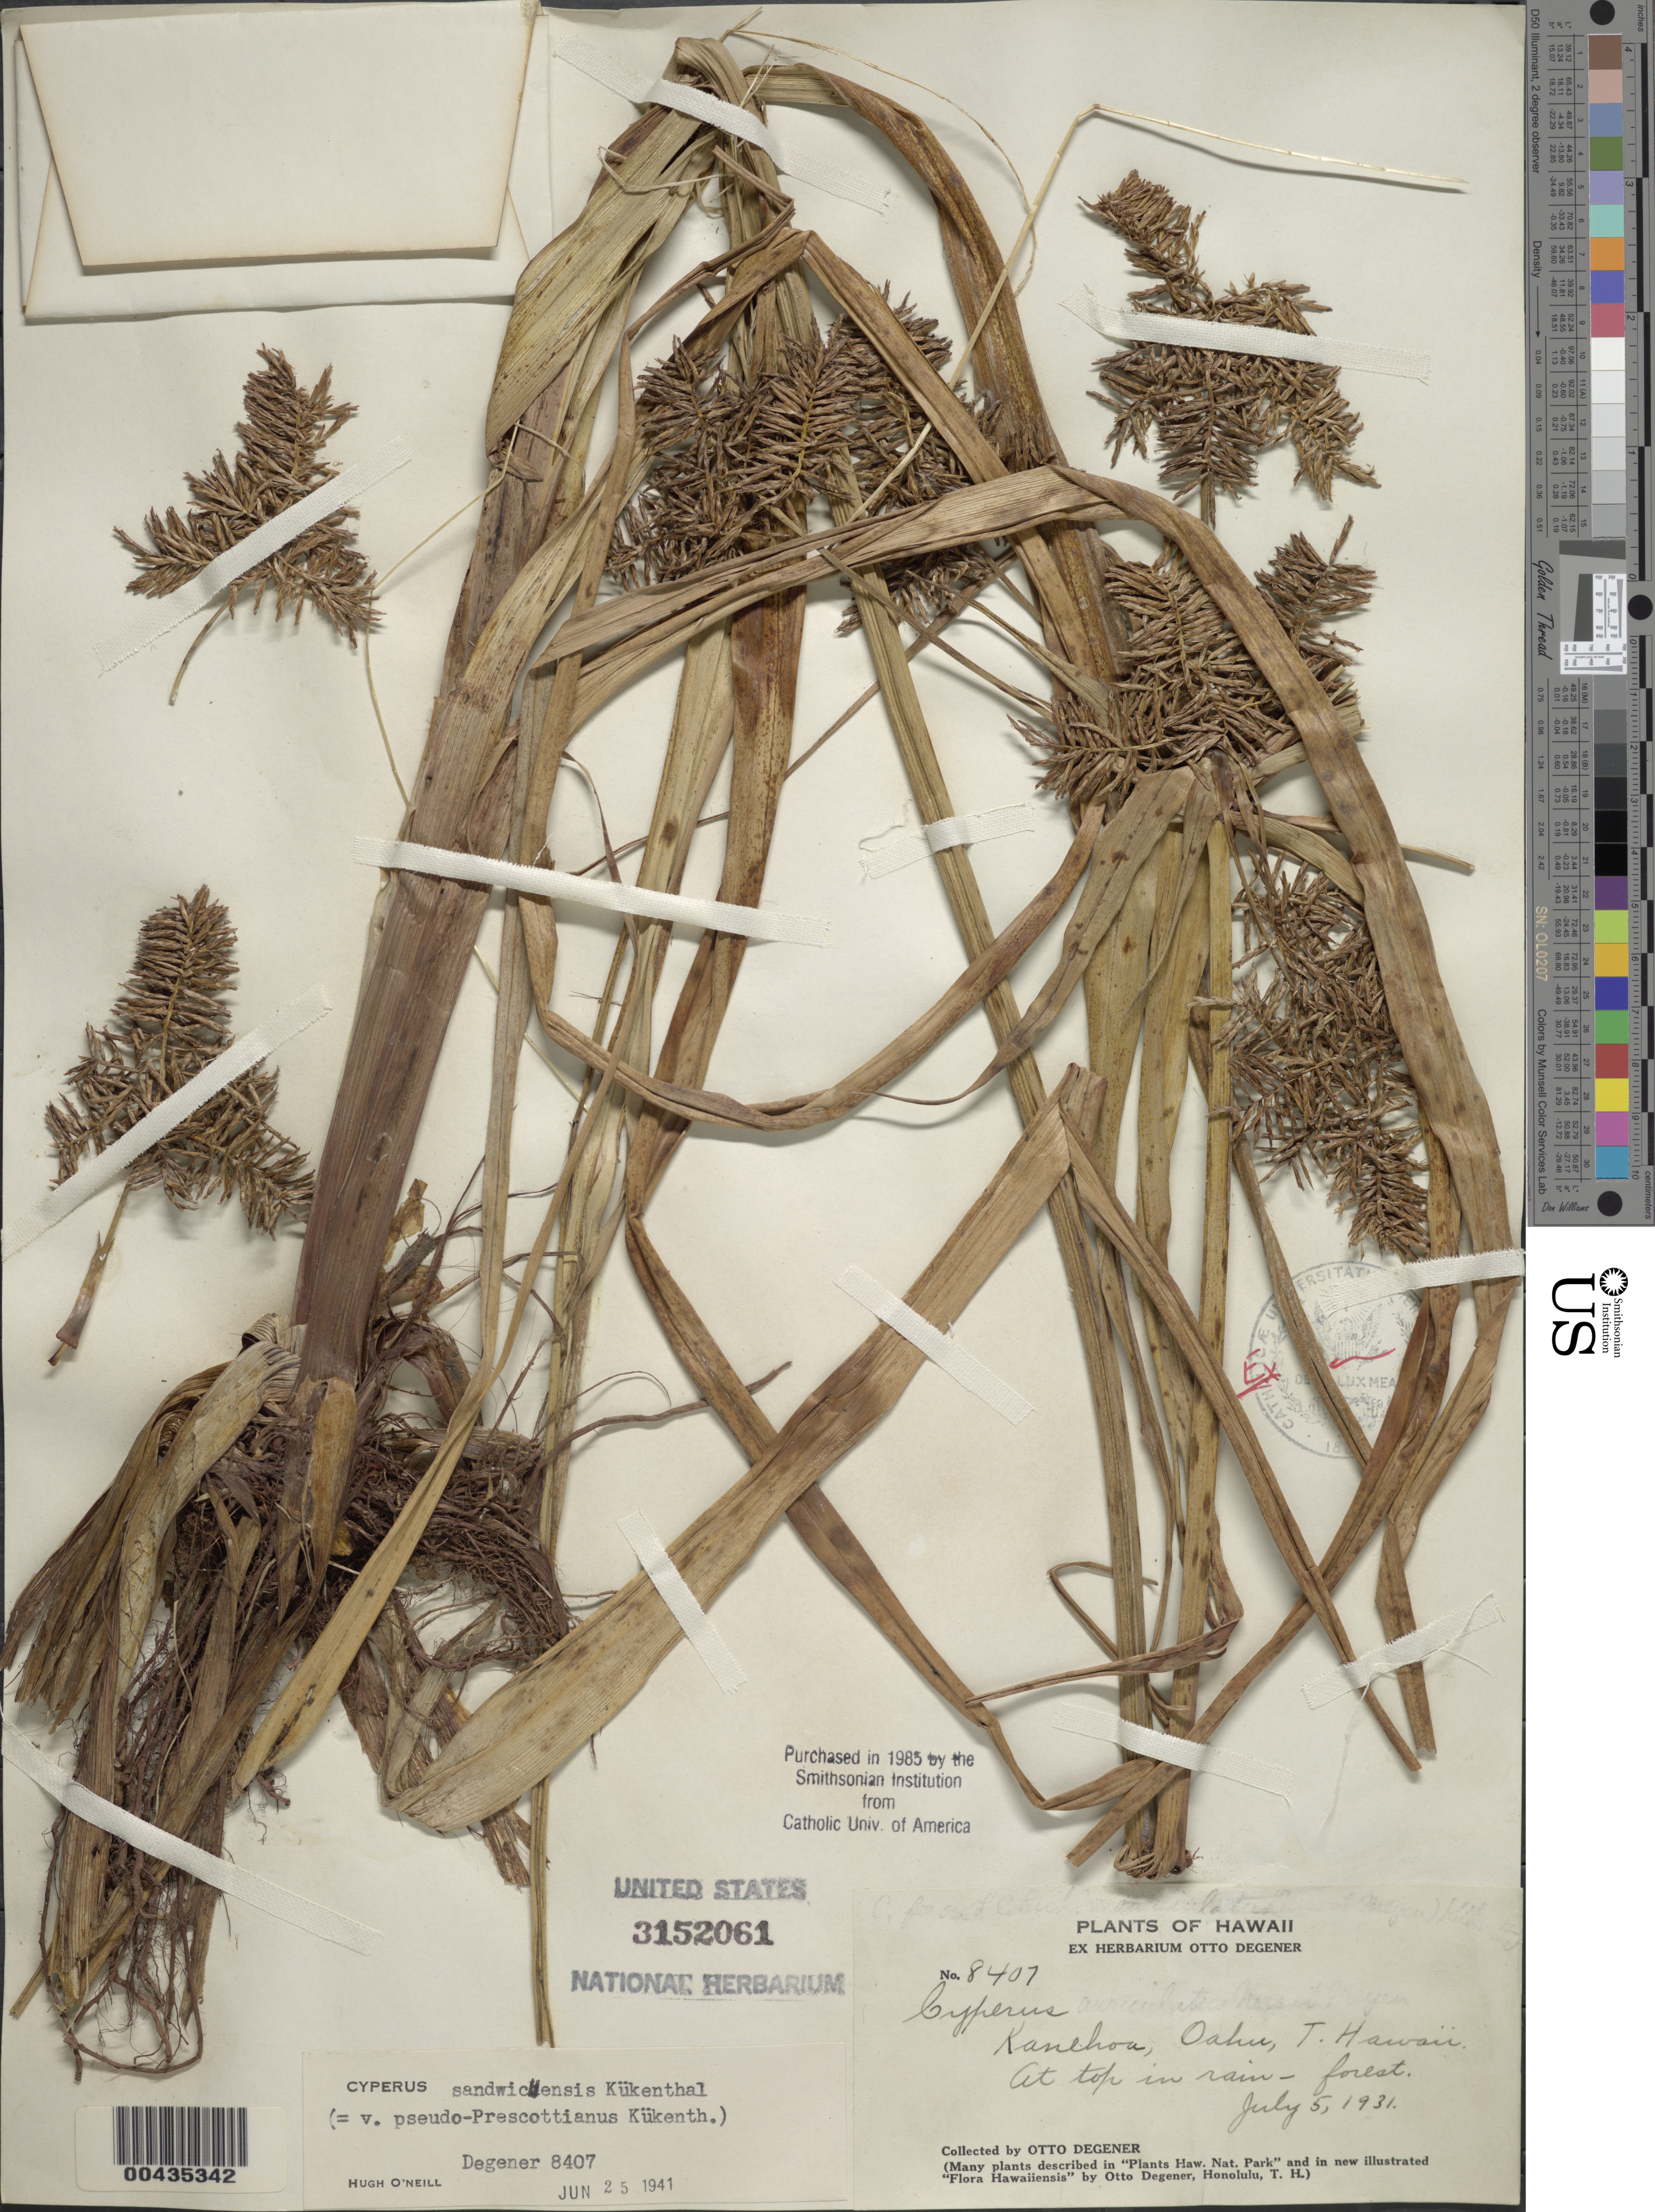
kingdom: Plantae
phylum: Tracheophyta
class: Liliopsida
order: Poales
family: Cyperaceae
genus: Cyperus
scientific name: Cyperus sandwicensis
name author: Kük.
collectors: O. Degener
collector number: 8407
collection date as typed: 5 Jul 1931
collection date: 1931-07-05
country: United States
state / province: Hawaii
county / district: Honolulu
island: Oahu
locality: Kanehoa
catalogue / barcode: US 3152061